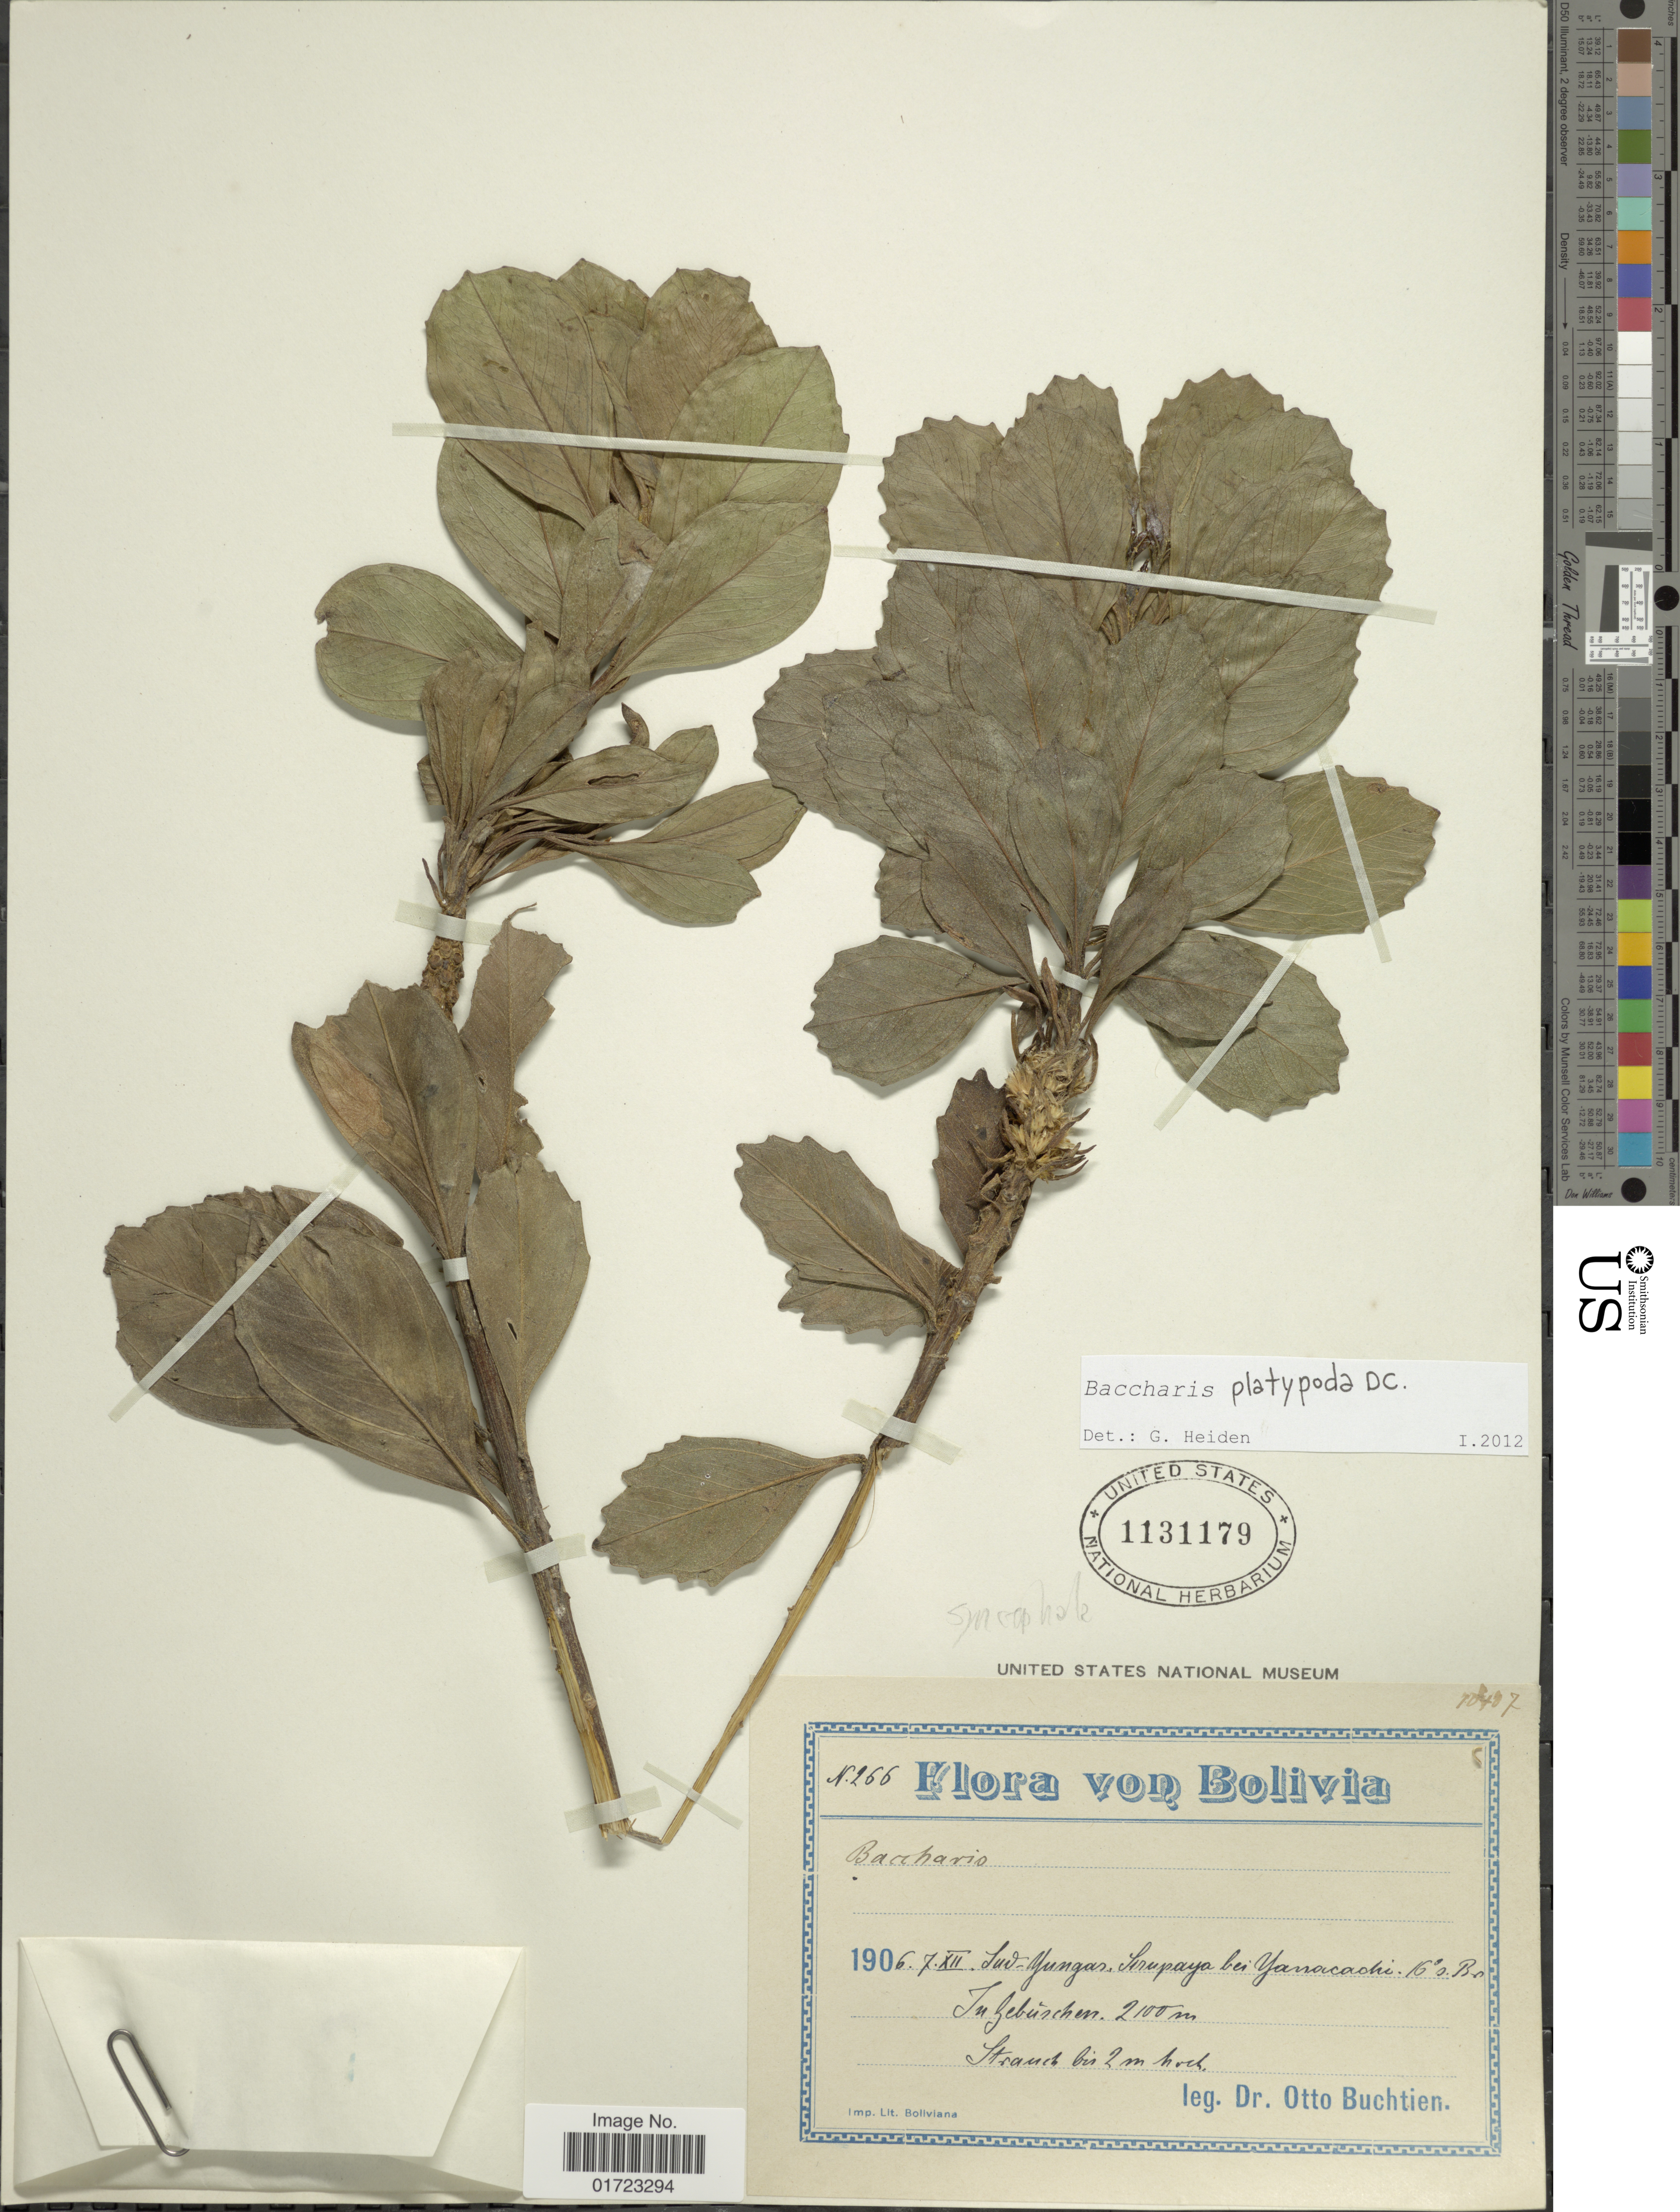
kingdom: Plantae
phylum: Tracheophyta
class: Magnoliopsida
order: Asterales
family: Asteraceae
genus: Baccharis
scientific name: Baccharis platypoda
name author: DC.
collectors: O. Buchtien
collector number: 26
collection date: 1906-12-07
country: Bolivia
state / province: La Paz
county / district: Sud Yungas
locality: Yanacachi.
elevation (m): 2100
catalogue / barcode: US 1131179